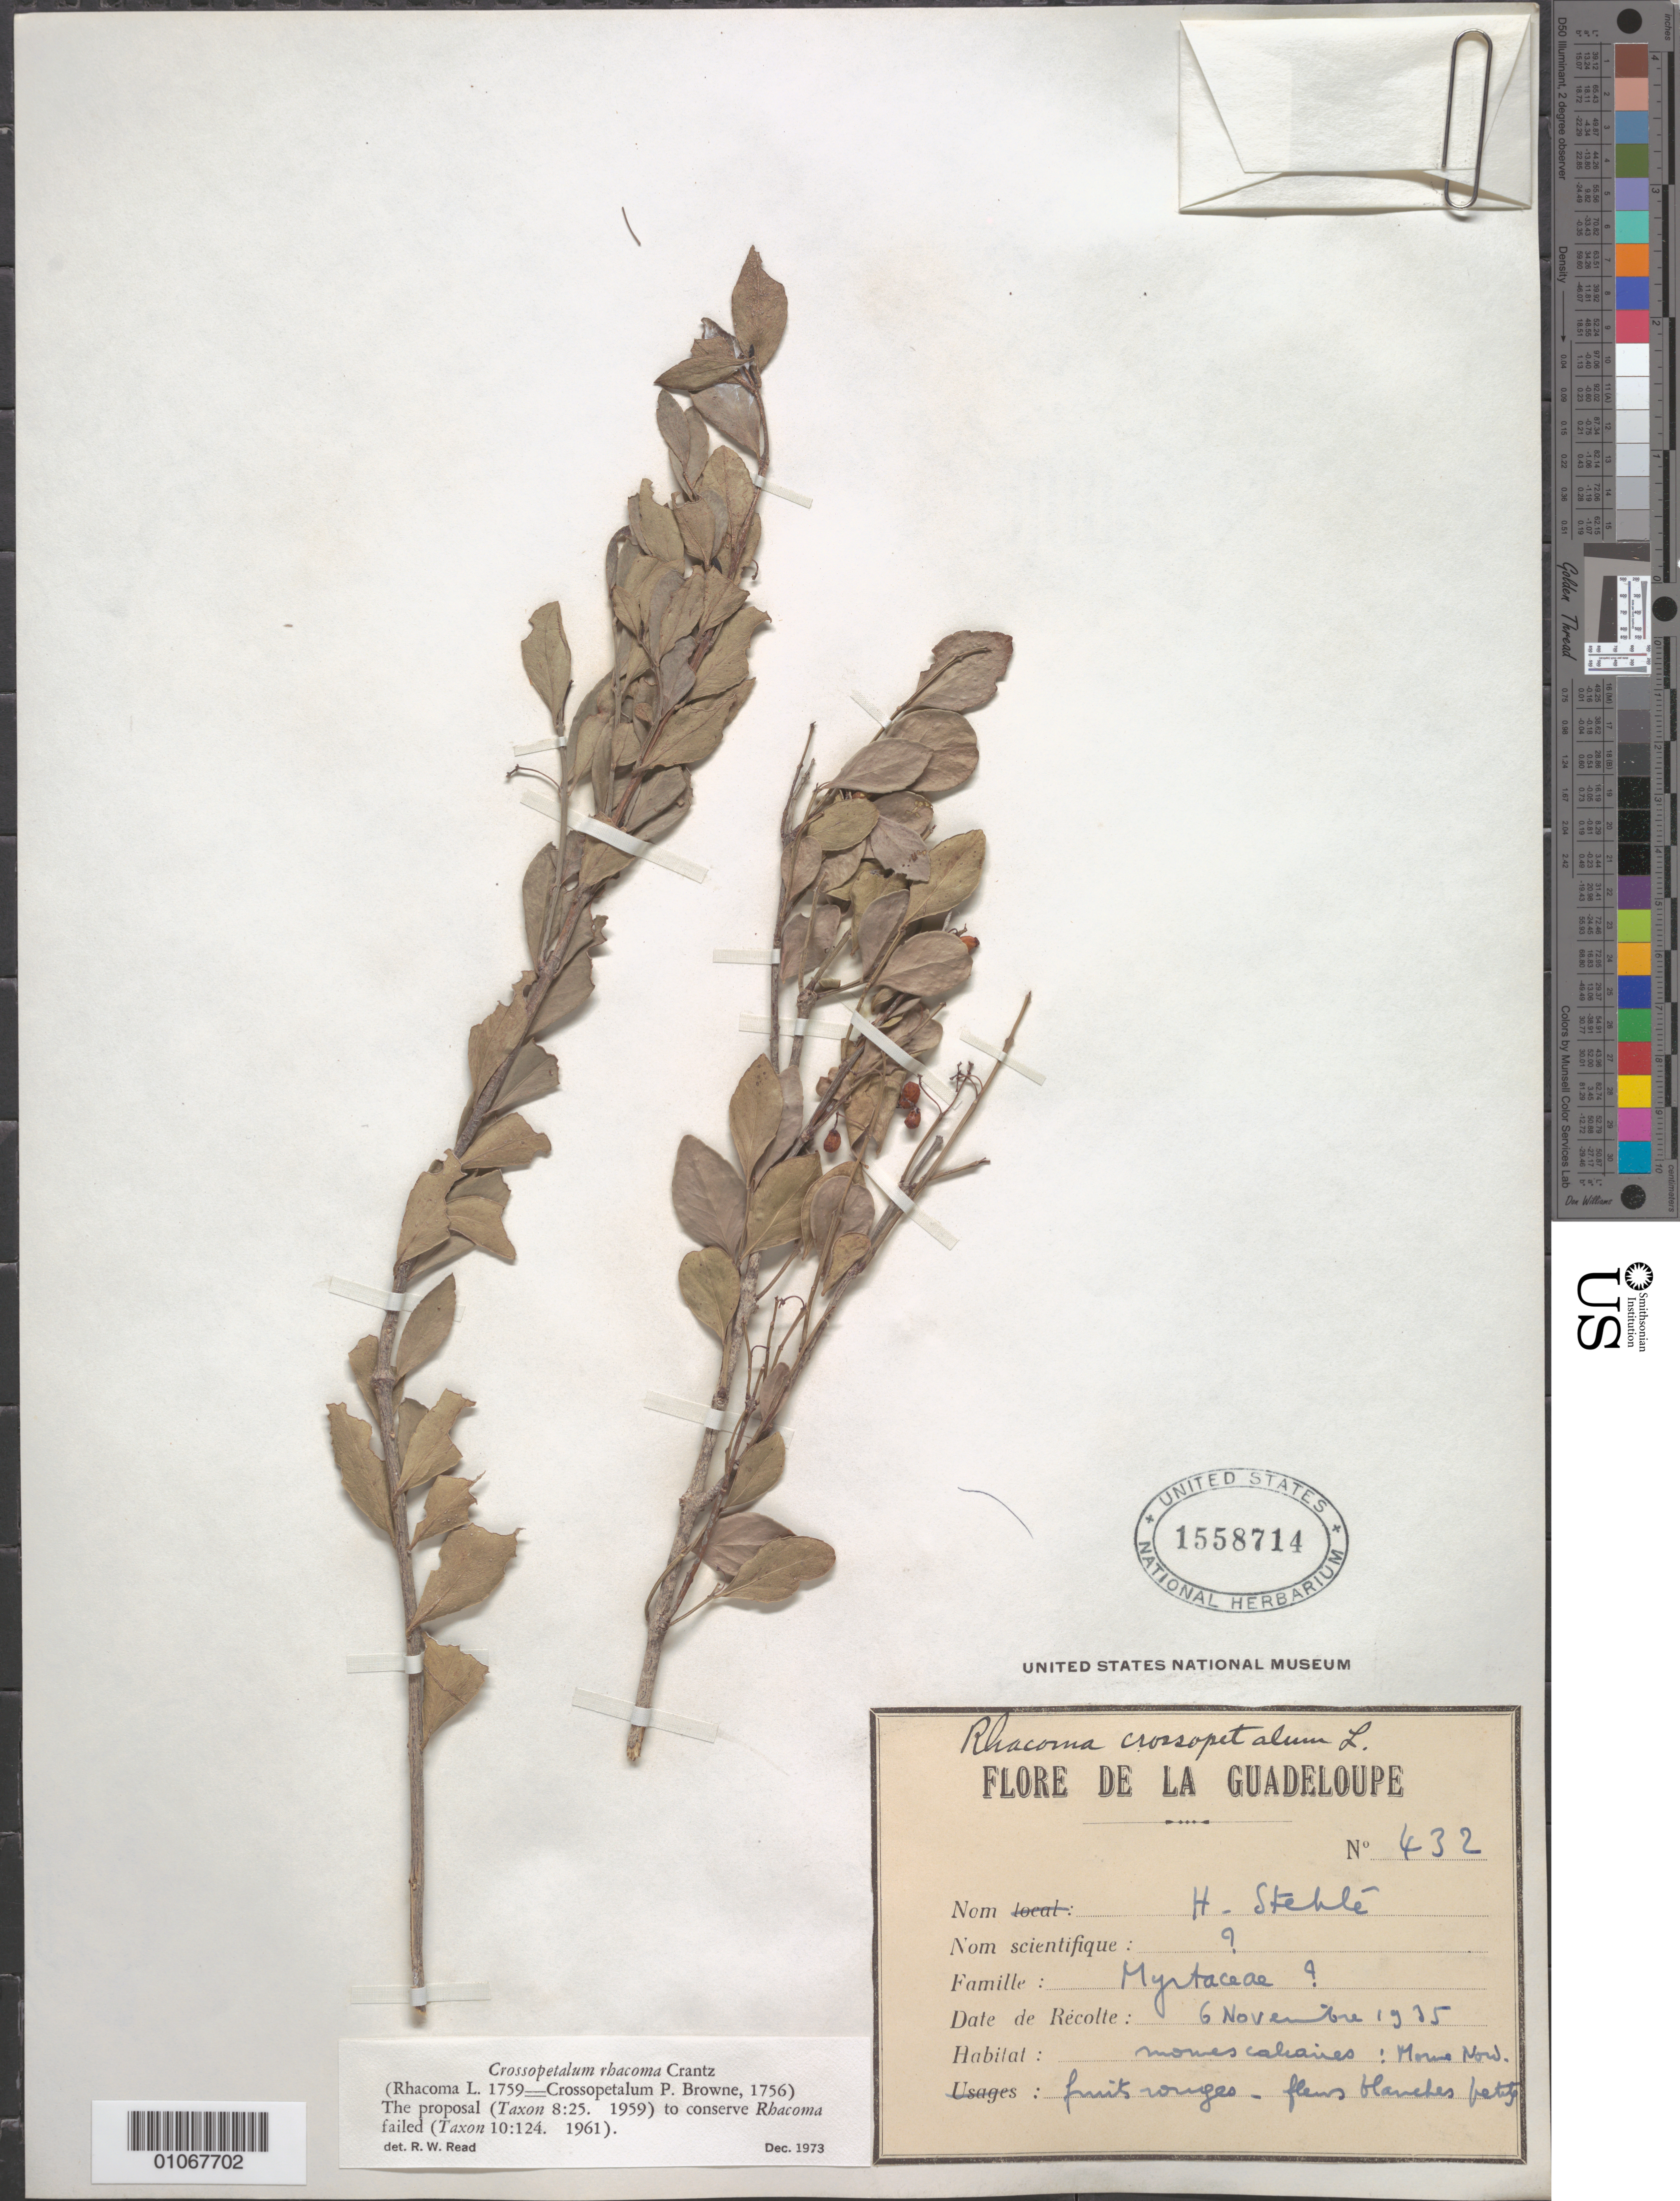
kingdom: Plantae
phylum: Tracheophyta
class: Magnoliopsida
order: Celastrales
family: Celastraceae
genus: Crossopetalum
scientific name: Crossopetalum rhacoma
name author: Crantz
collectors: H. Stehlé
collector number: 432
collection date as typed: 06 Nov 1935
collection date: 1935-11-06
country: Guadeloupe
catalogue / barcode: US 1558714